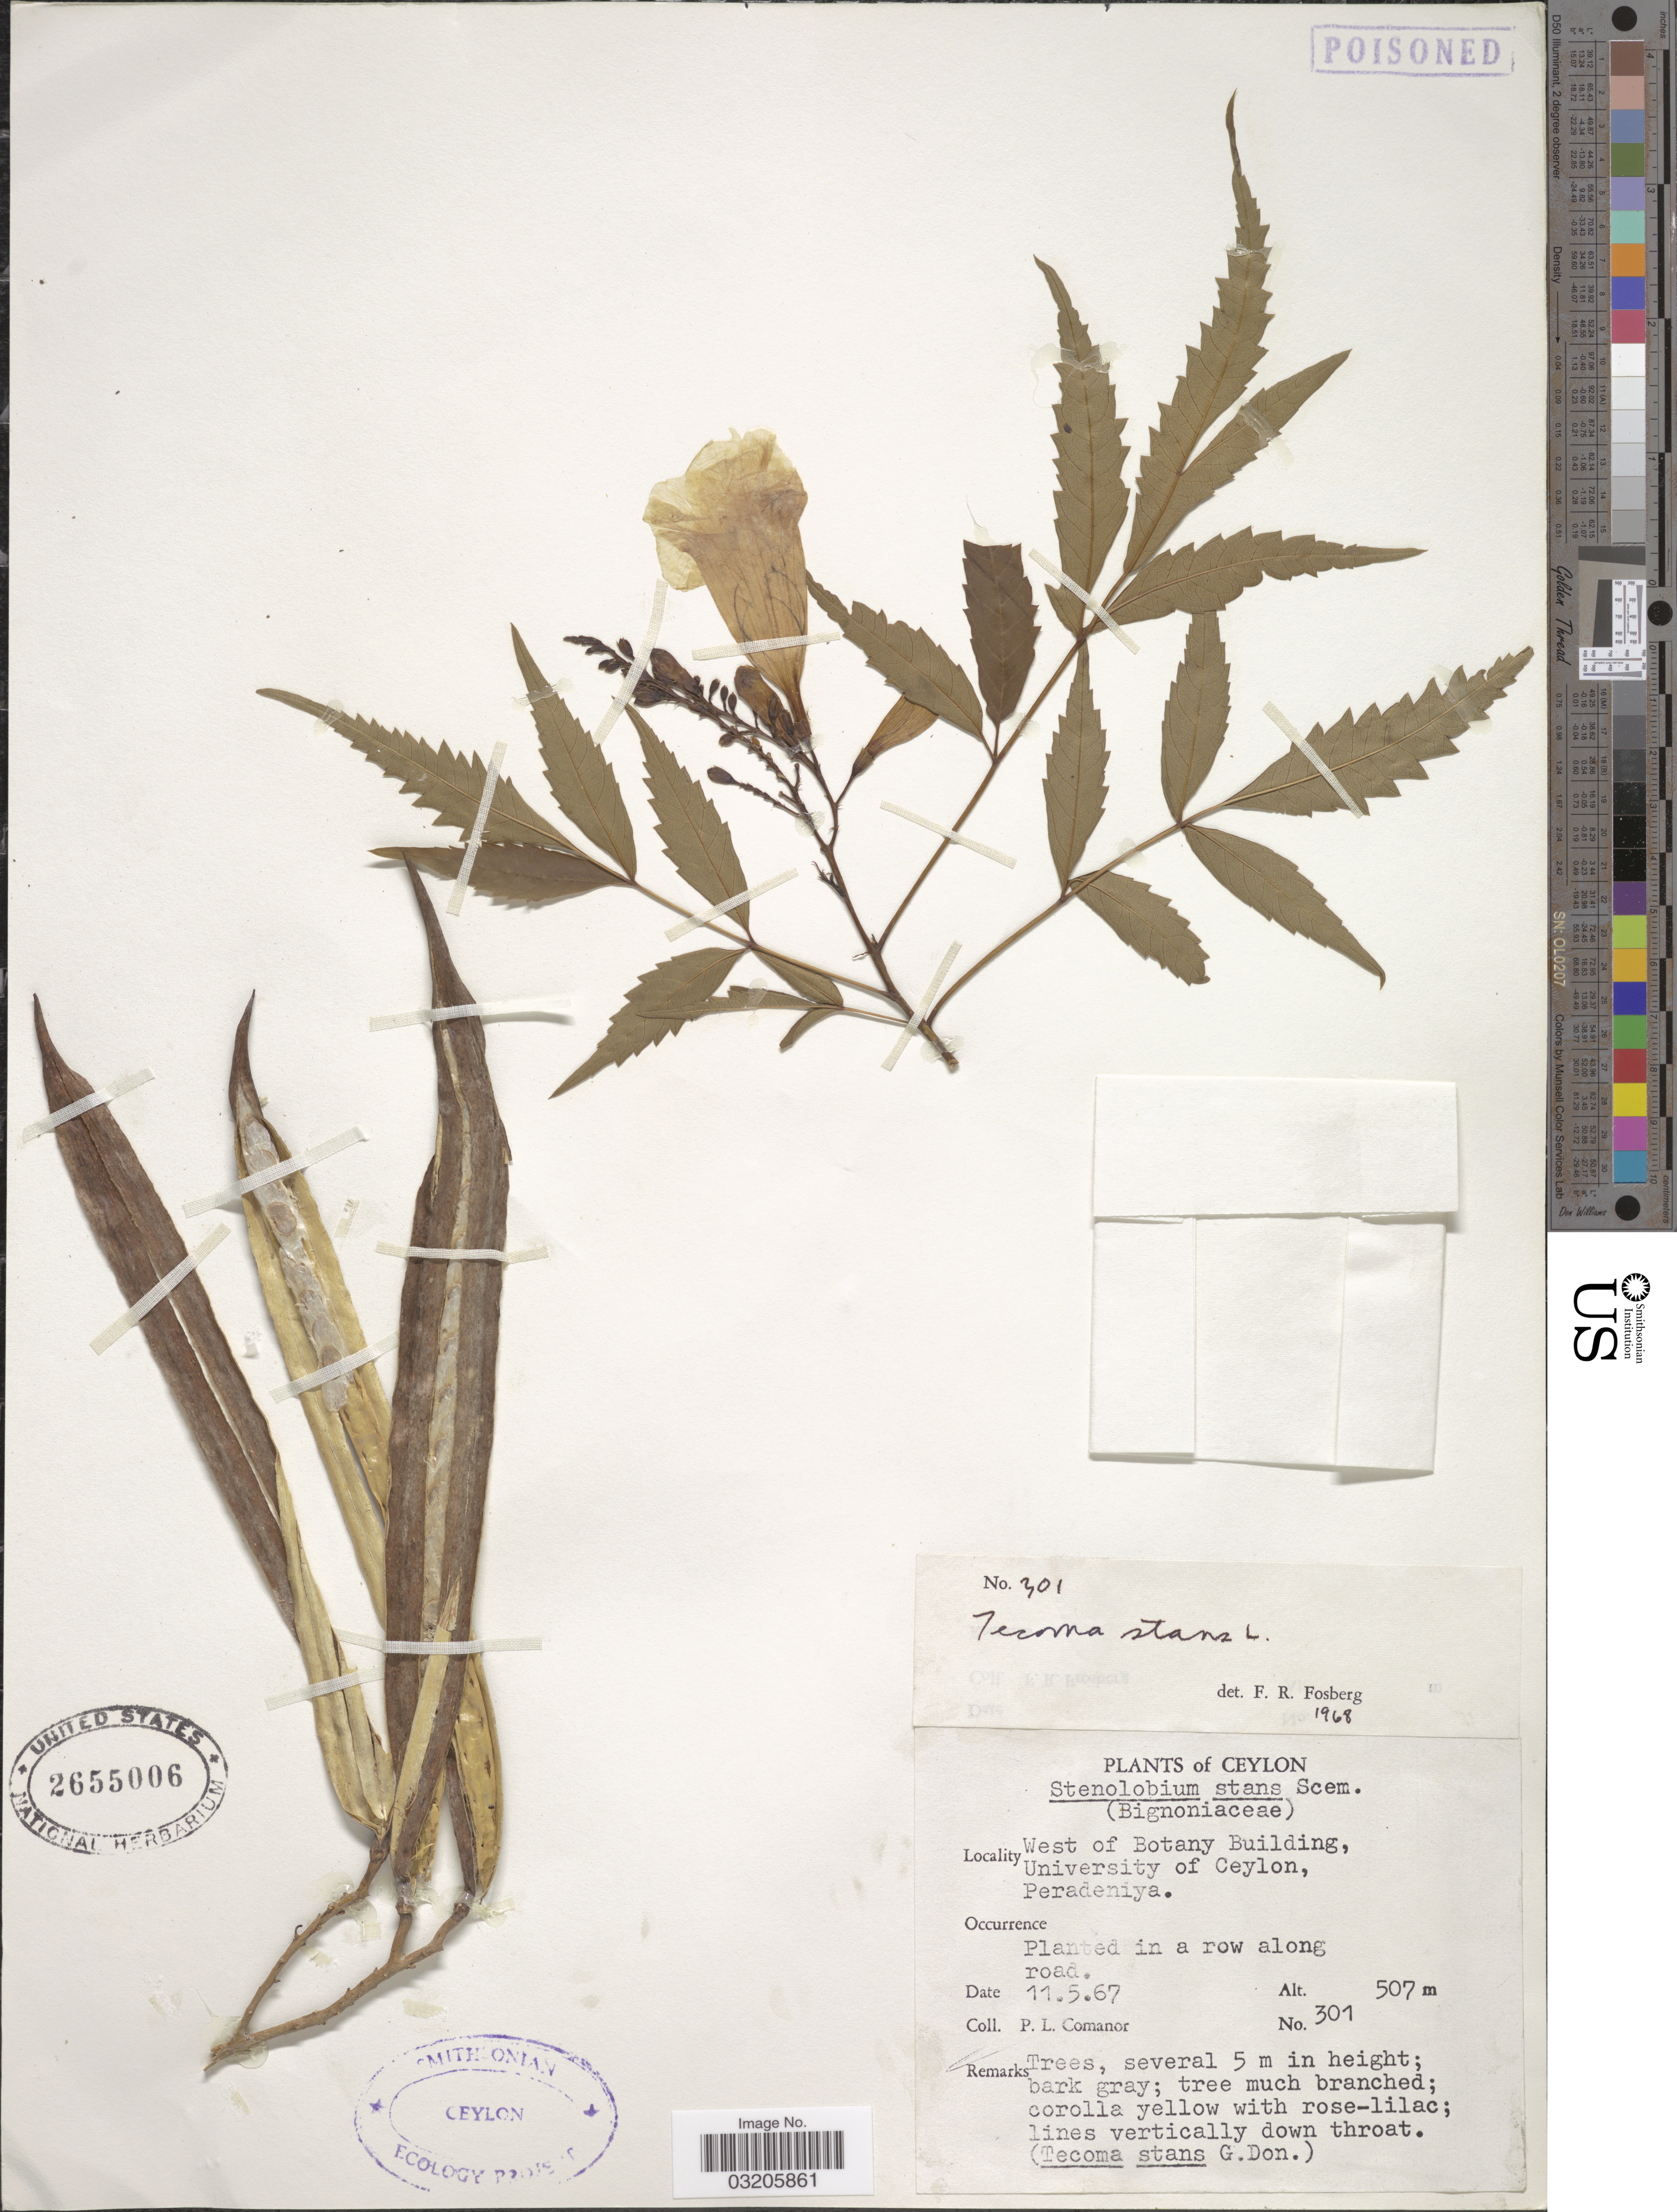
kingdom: Plantae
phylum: Tracheophyta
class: Magnoliopsida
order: Lamiales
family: Bignoniaceae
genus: Tecoma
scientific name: Tecoma stans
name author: (L.) Juss. ex Kunth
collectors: P. Comanor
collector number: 301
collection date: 1967-05-11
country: Sri Lanka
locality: Ceylon. West of Botany Building, University of Ceylon, Peradeniya. Planted in a row along road.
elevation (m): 507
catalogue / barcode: US 2655006